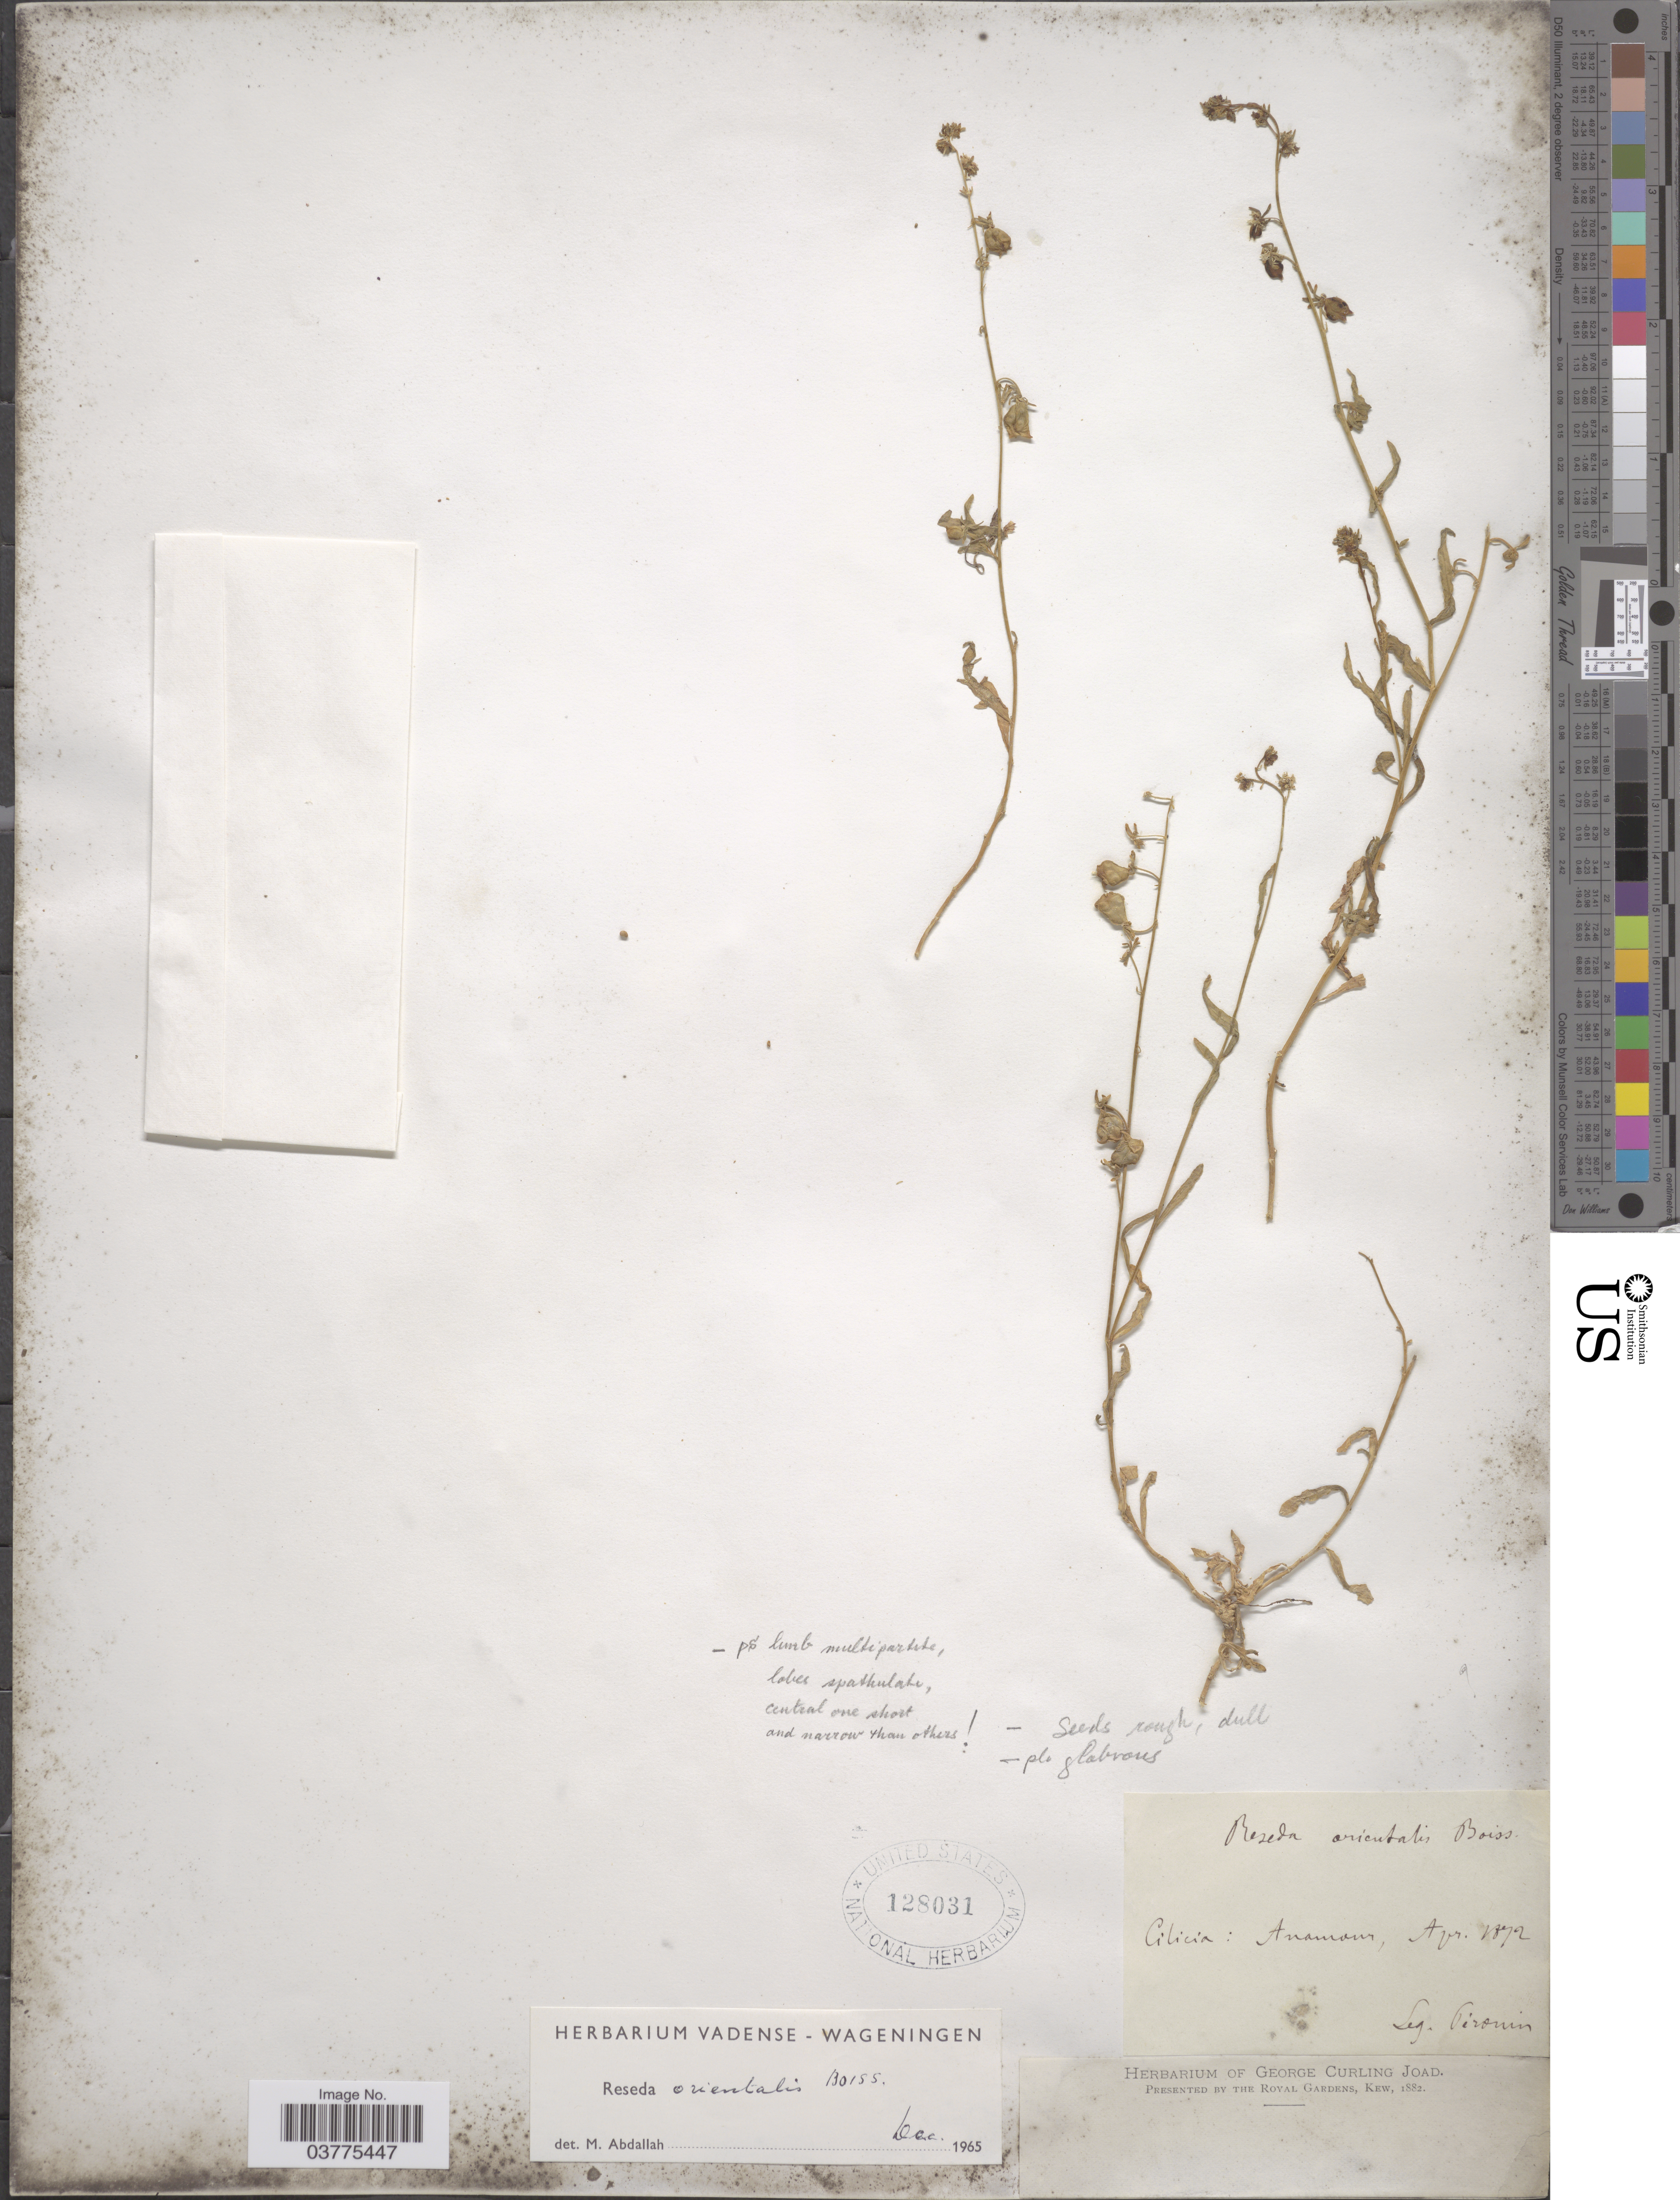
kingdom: Plantae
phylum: Tracheophyta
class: Magnoliopsida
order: Brassicales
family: Resedaceae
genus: Reseda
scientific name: Reseda orientalis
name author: (Müll. Arg.) Boiss.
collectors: Peronin, --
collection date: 1872-04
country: Turkey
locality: Cilicia: Anamour.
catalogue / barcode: US 128031